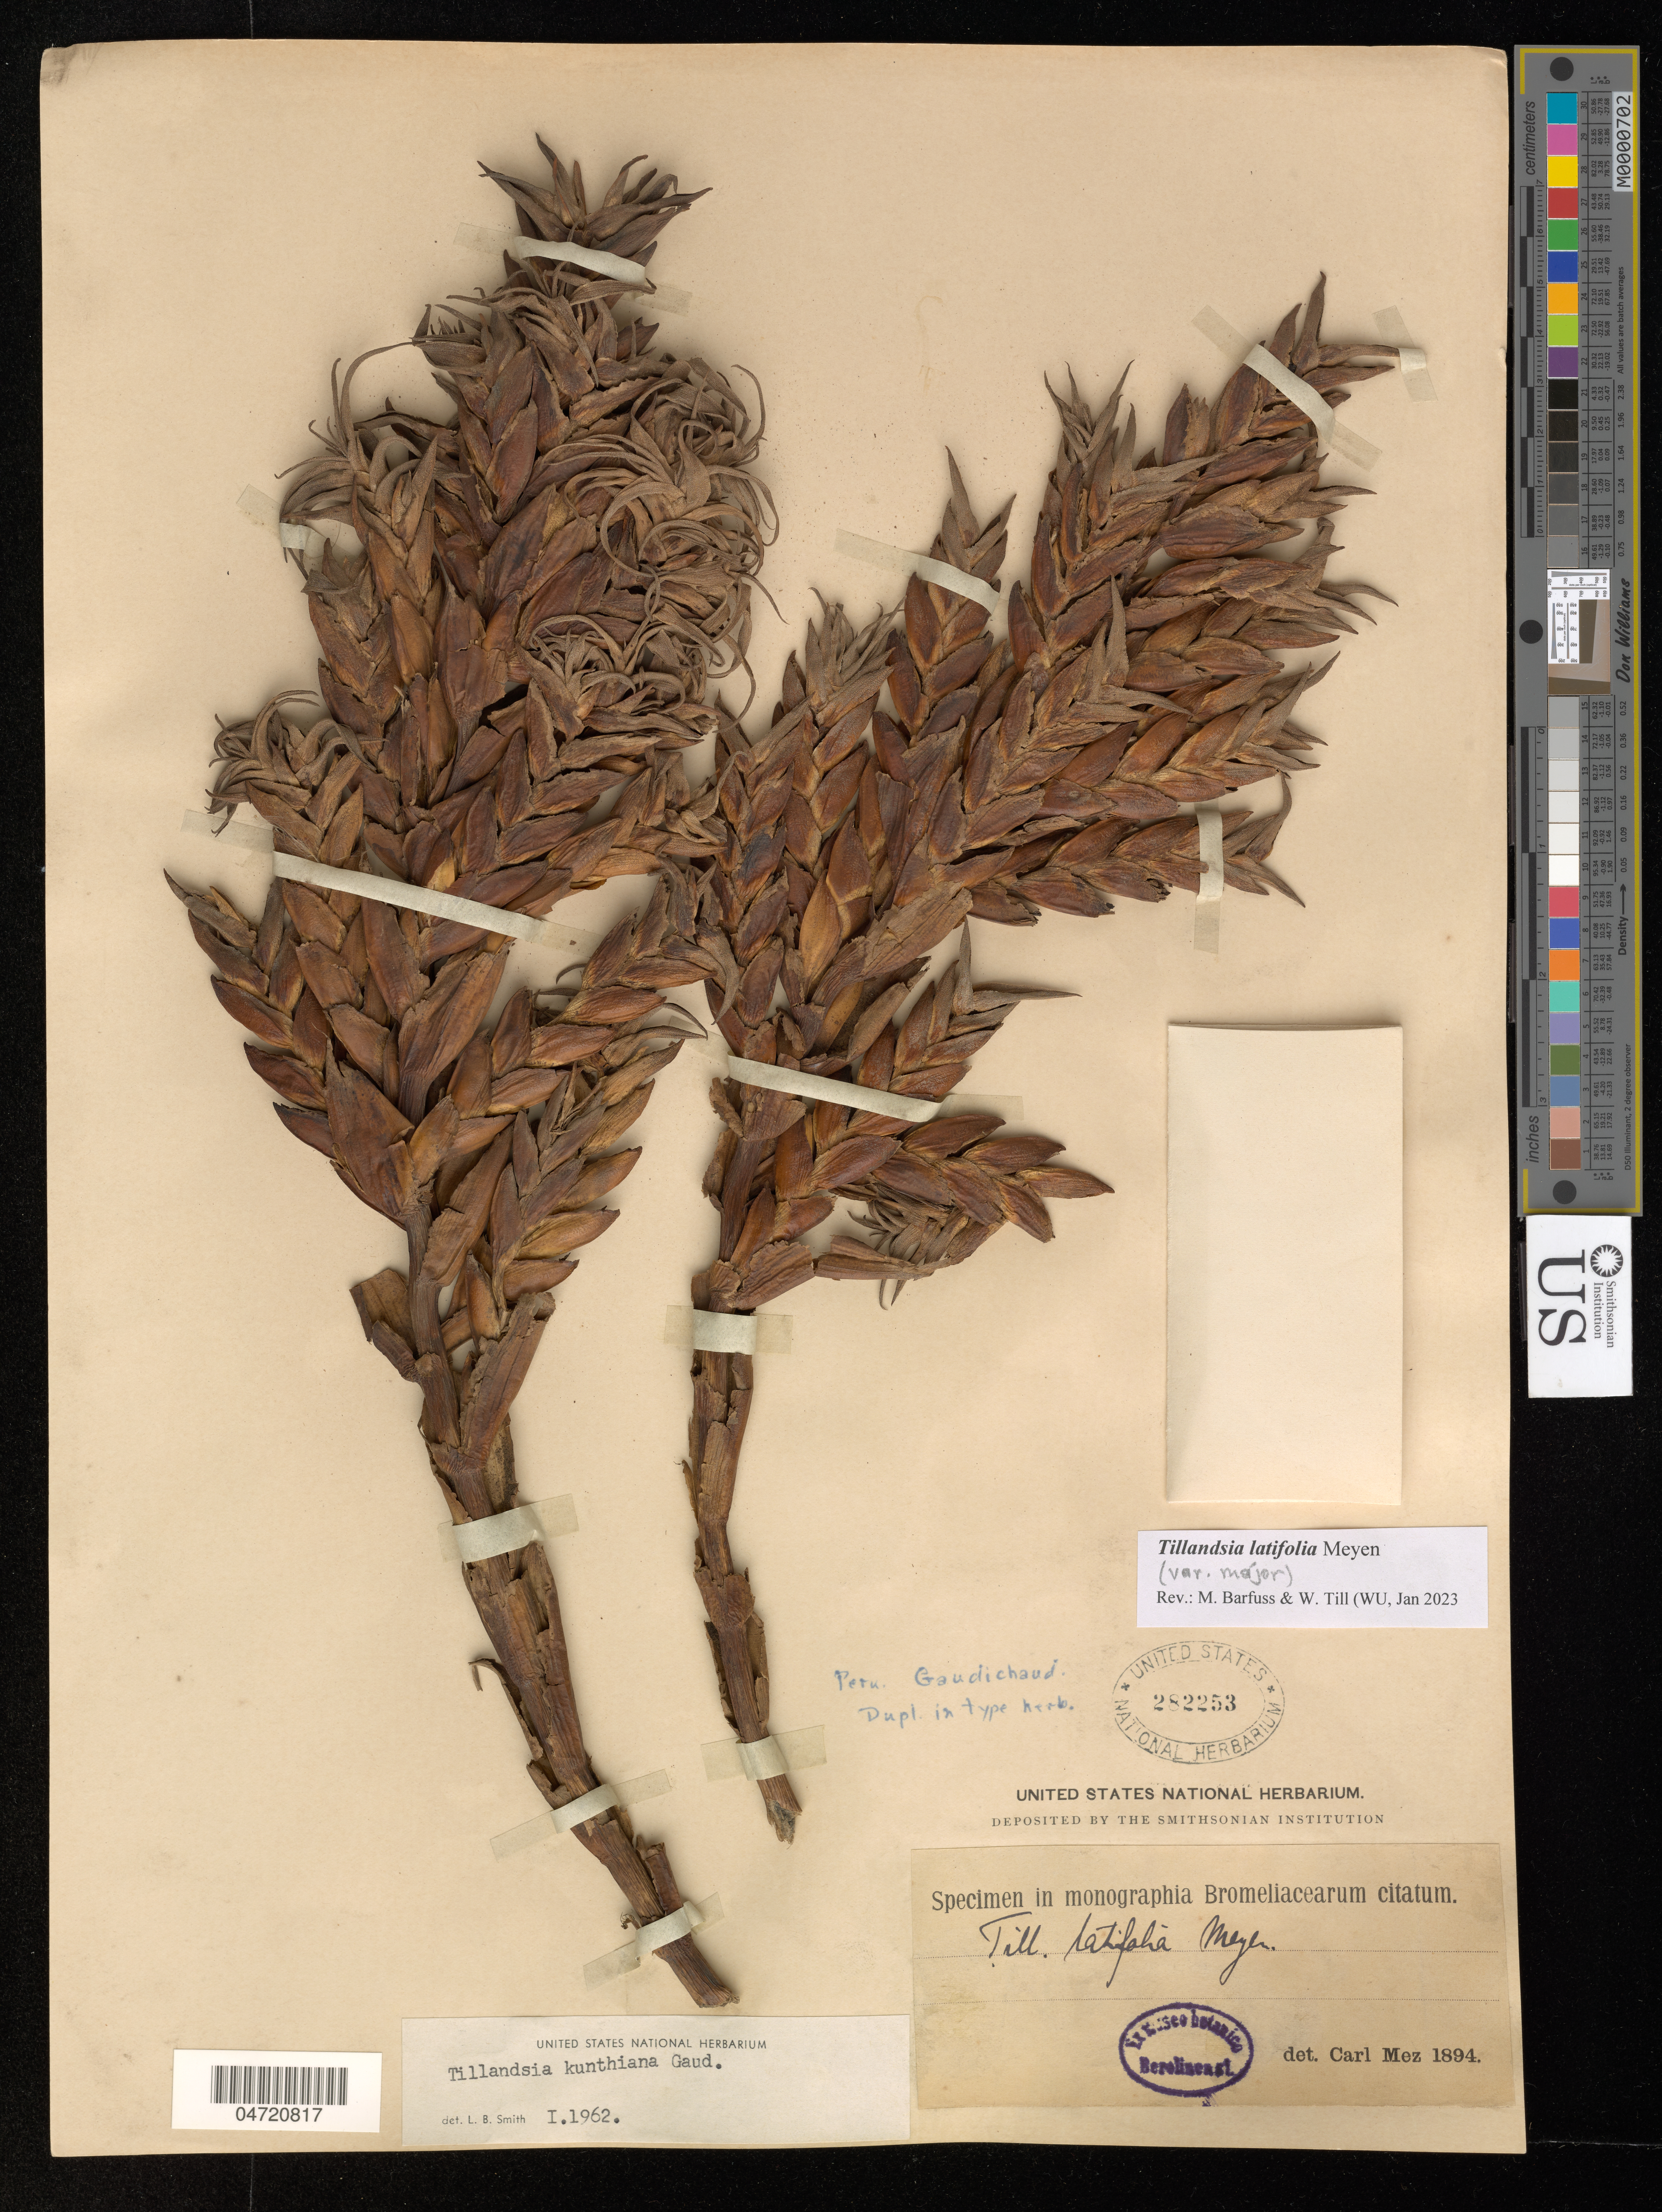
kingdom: Plantae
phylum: Tracheophyta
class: Liliopsida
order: Poales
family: Bromeliaceae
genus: Tillandsia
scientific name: Tillandsia latifolia var. major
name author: Mez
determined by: Barfuss, Michael H.; Till, W.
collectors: C. C. Mez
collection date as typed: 1894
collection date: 1894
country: Cuba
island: Cuba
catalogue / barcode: US 282253